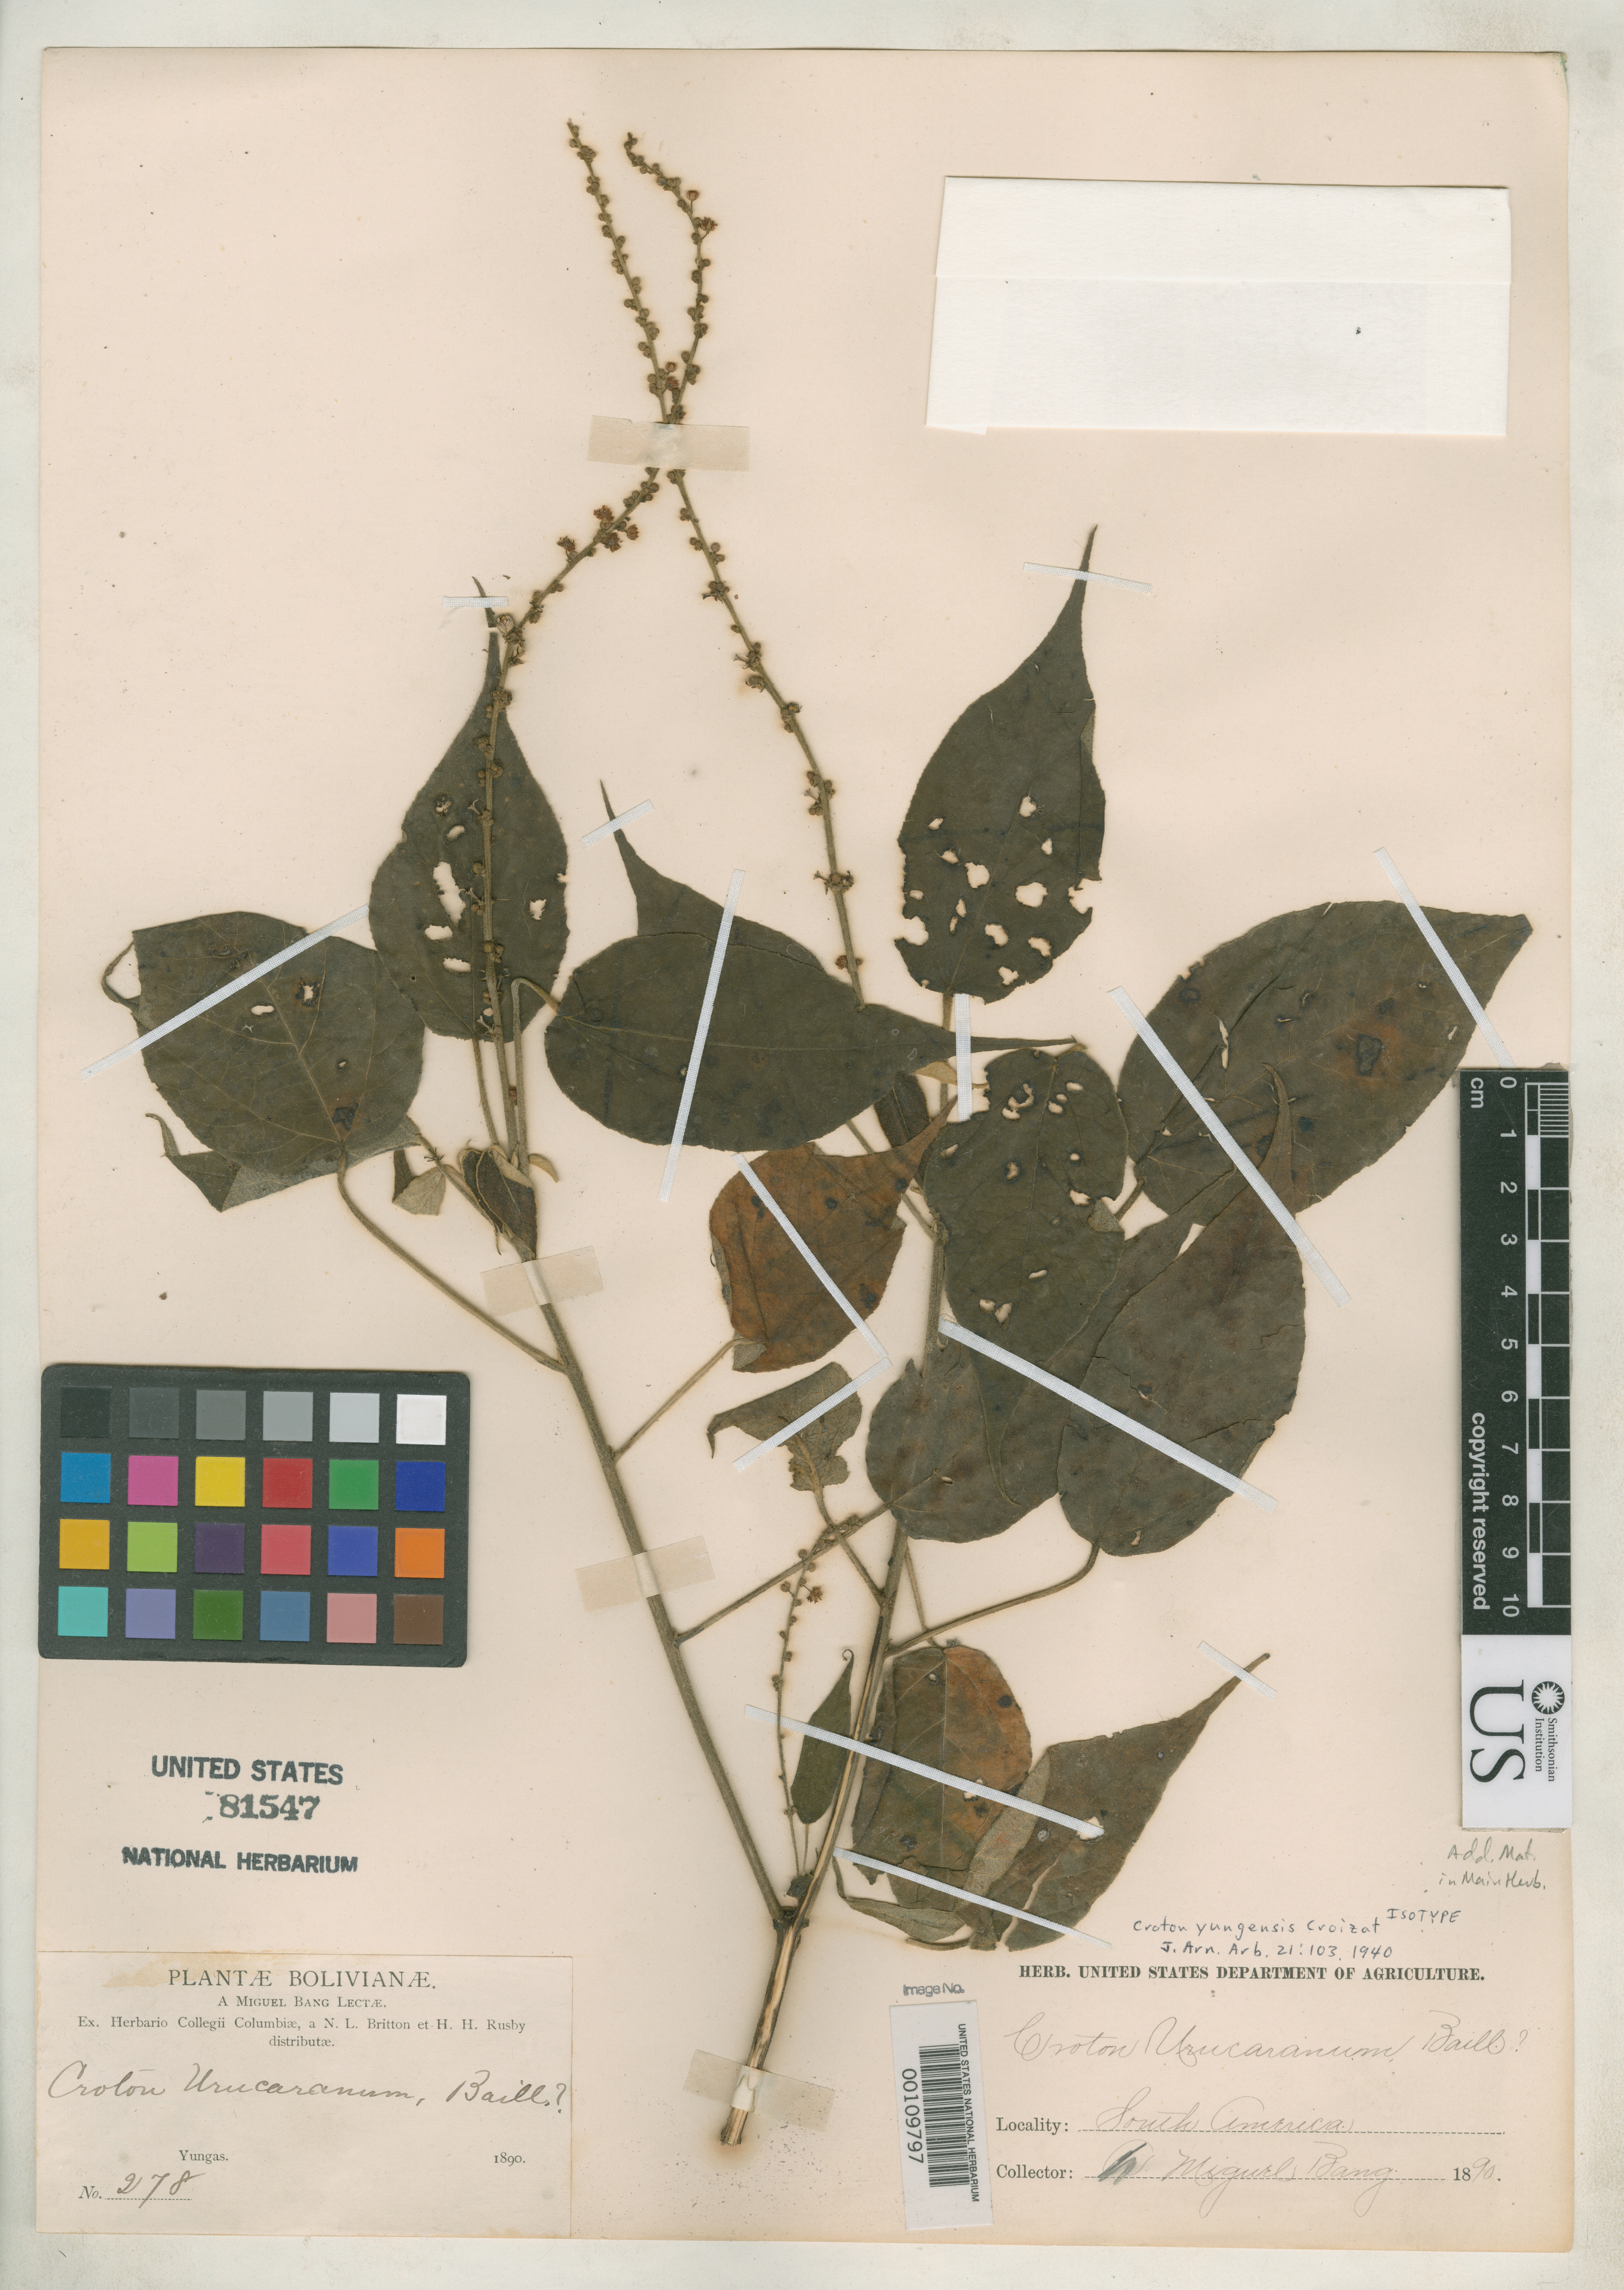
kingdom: Plantae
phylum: Tracheophyta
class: Magnoliopsida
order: Malpighiales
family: Euphorbiaceae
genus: Croton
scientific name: Croton yungensis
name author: Croizat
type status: Isotype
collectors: M. Bang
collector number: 278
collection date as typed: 1890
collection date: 1890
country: Bolivia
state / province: La Paz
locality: Yungas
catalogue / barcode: US 81547